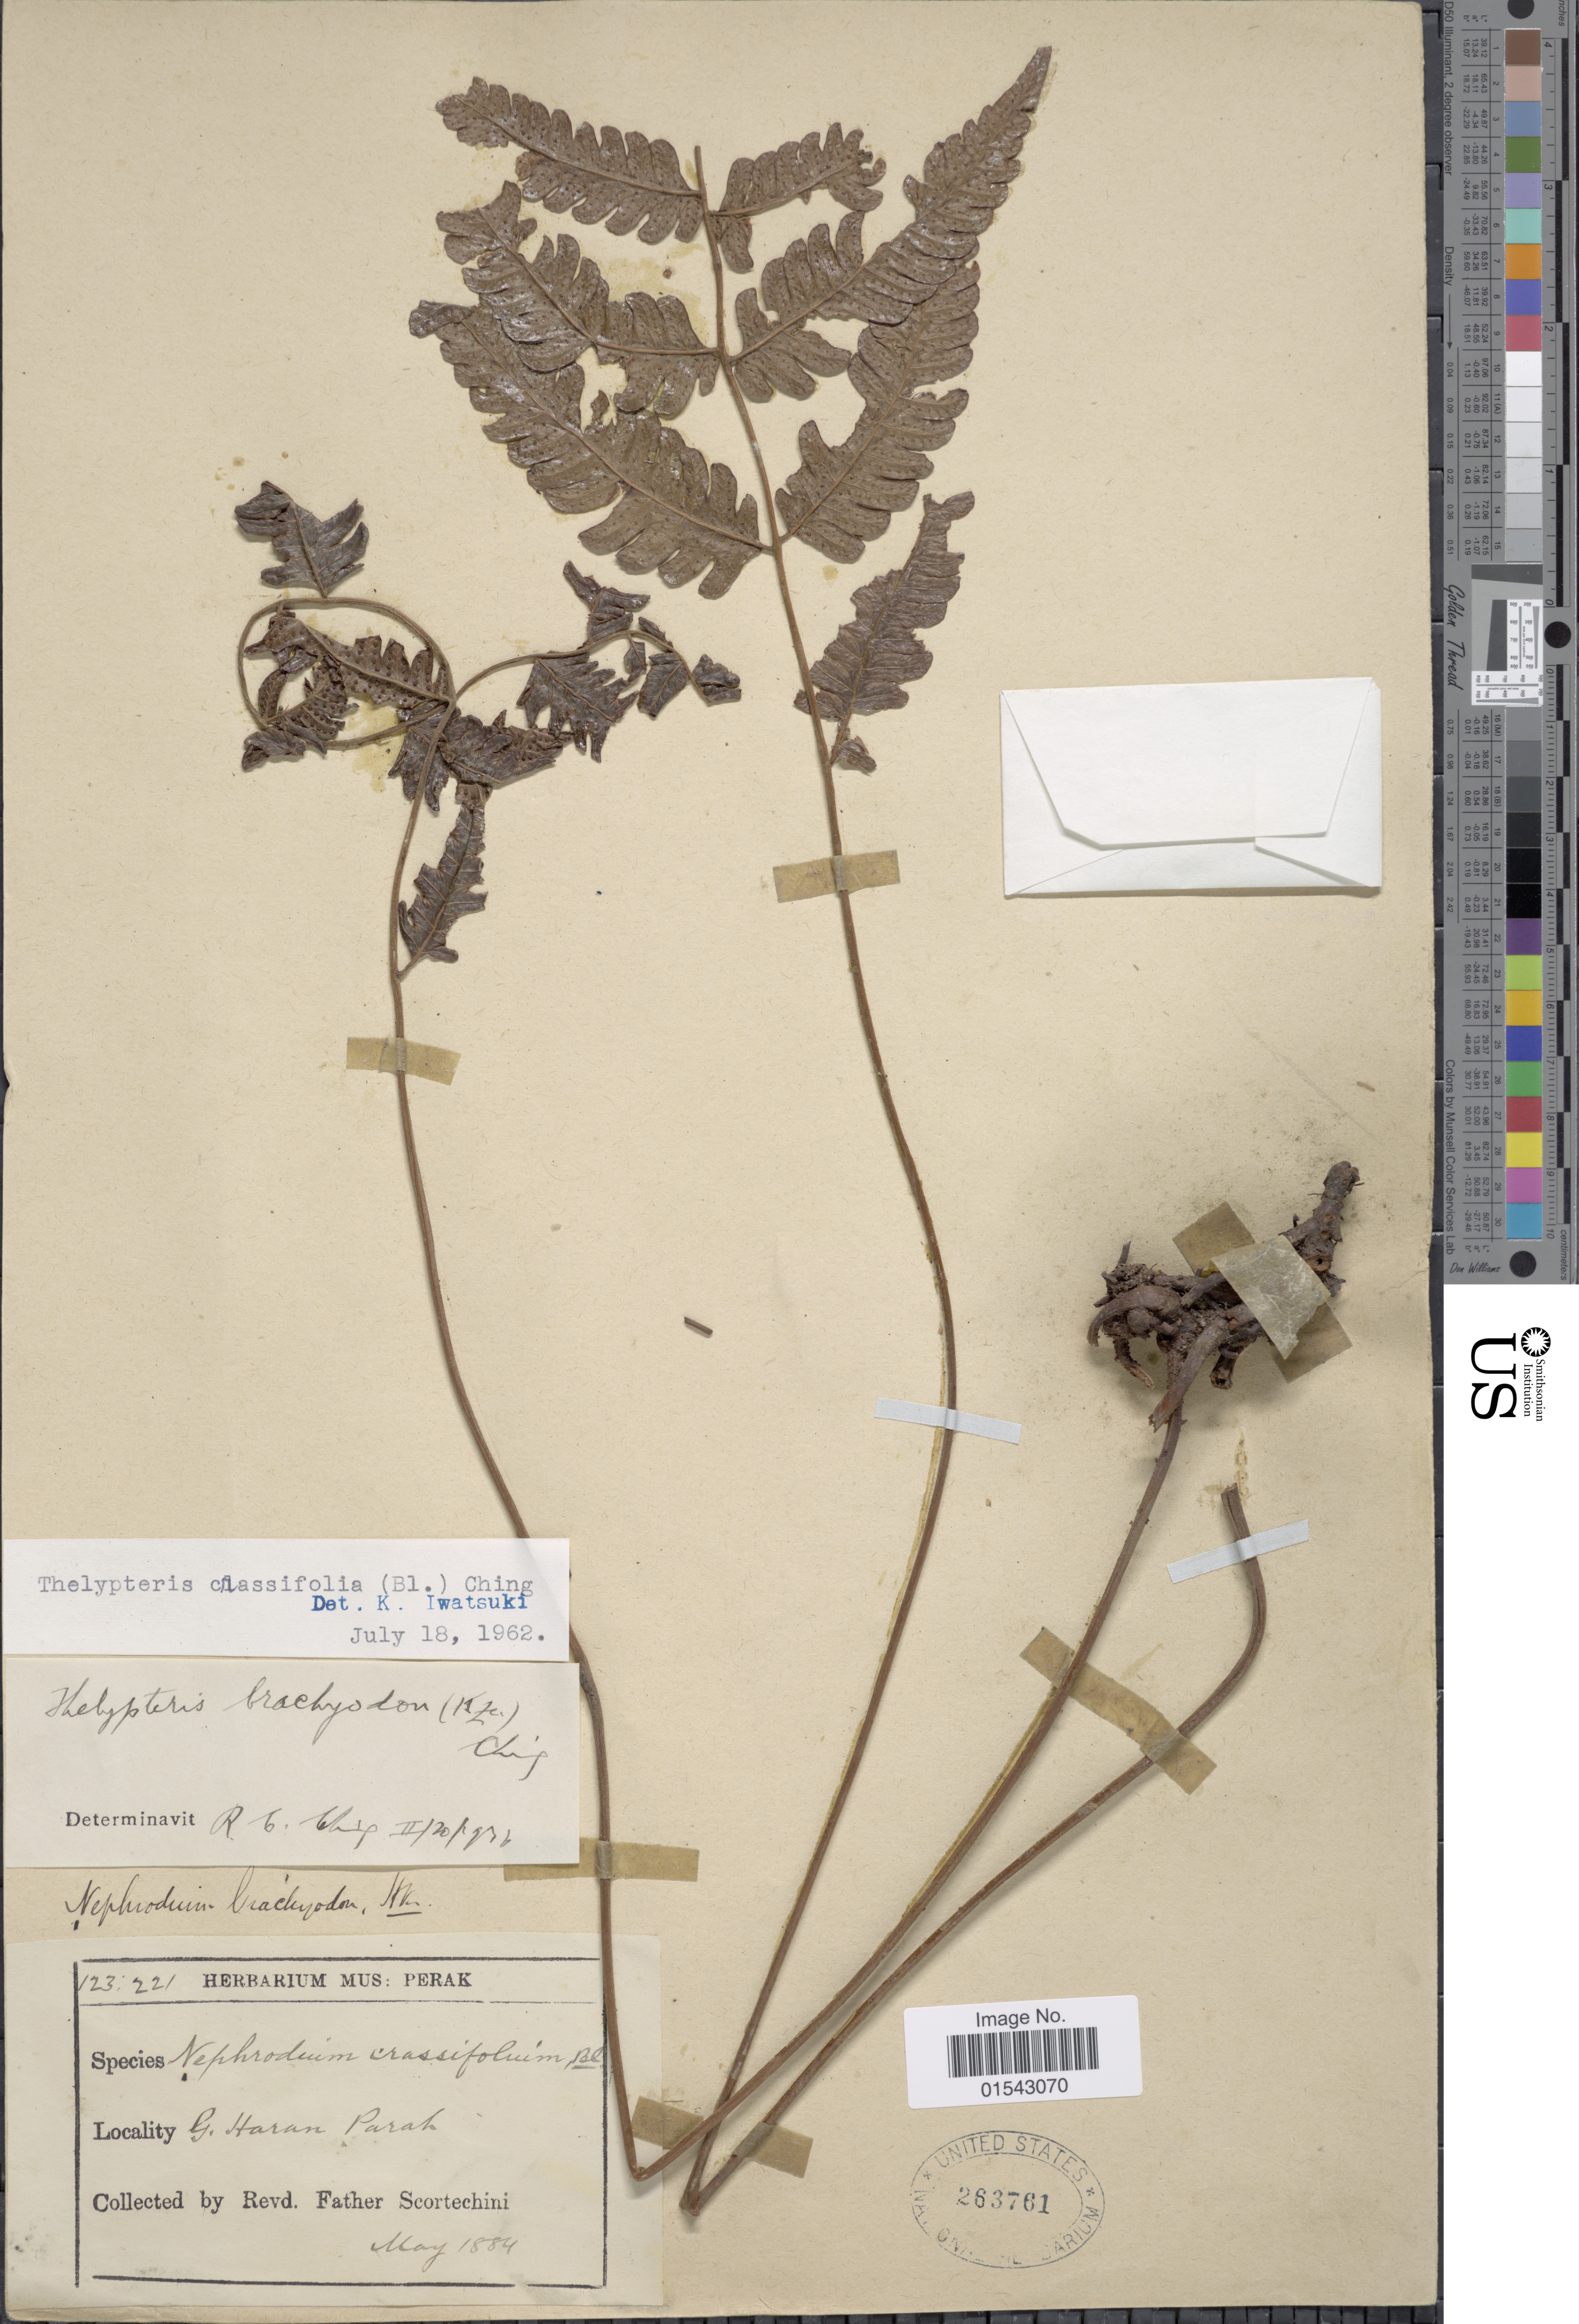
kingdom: Plantae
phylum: Tracheophyta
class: Polypodiopsida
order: Polypodiales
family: Thelypteridaceae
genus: Mesophlebion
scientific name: Mesophlebion crassifolium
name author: (Blume) Holttum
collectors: Fr. Scortechini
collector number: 123221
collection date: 1884-05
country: Malaysia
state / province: Perak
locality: G. Haran Perak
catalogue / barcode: US 263761